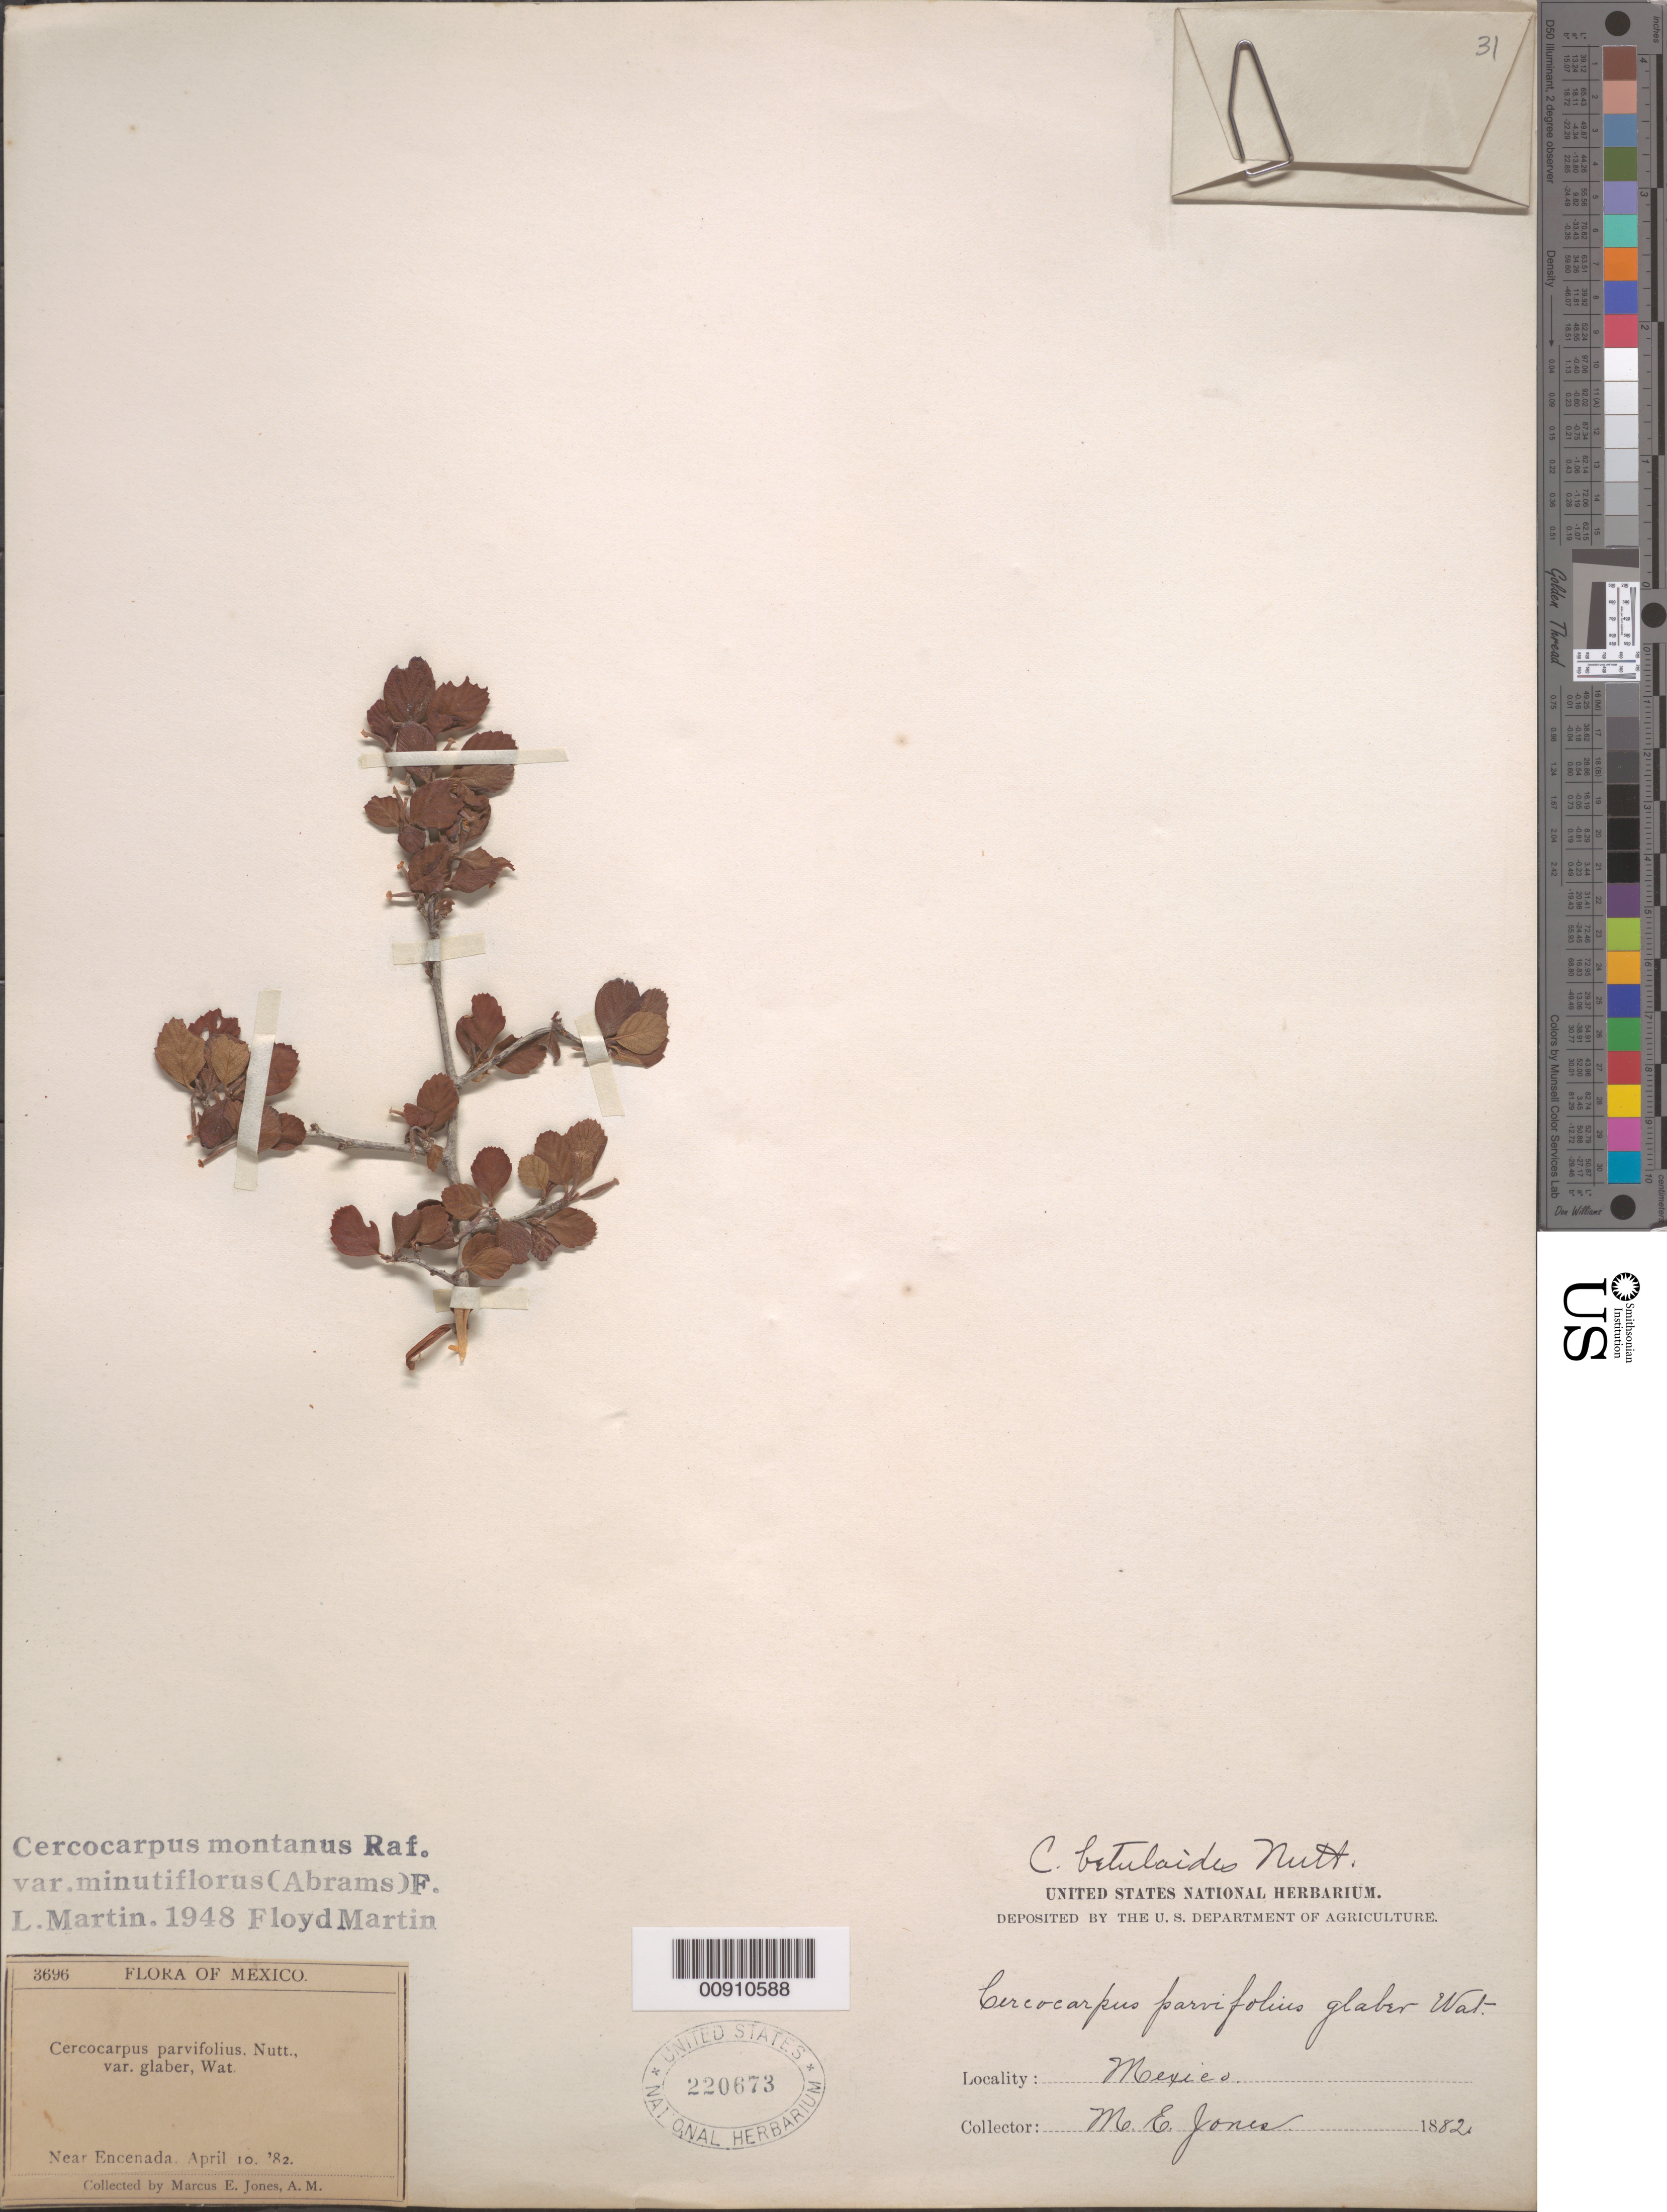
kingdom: Plantae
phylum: Tracheophyta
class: Magnoliopsida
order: Rosales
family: Rosaceae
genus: Cercocarpus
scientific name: Cercocarpus montanus var. minutiflorus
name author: (Abrams) F.L. Martin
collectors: M. E. Jones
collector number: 3696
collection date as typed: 10 Apr 1882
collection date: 1882-04-10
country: Mexico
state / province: Baja California Norte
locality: Near Encenada [sic].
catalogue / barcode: US 220673